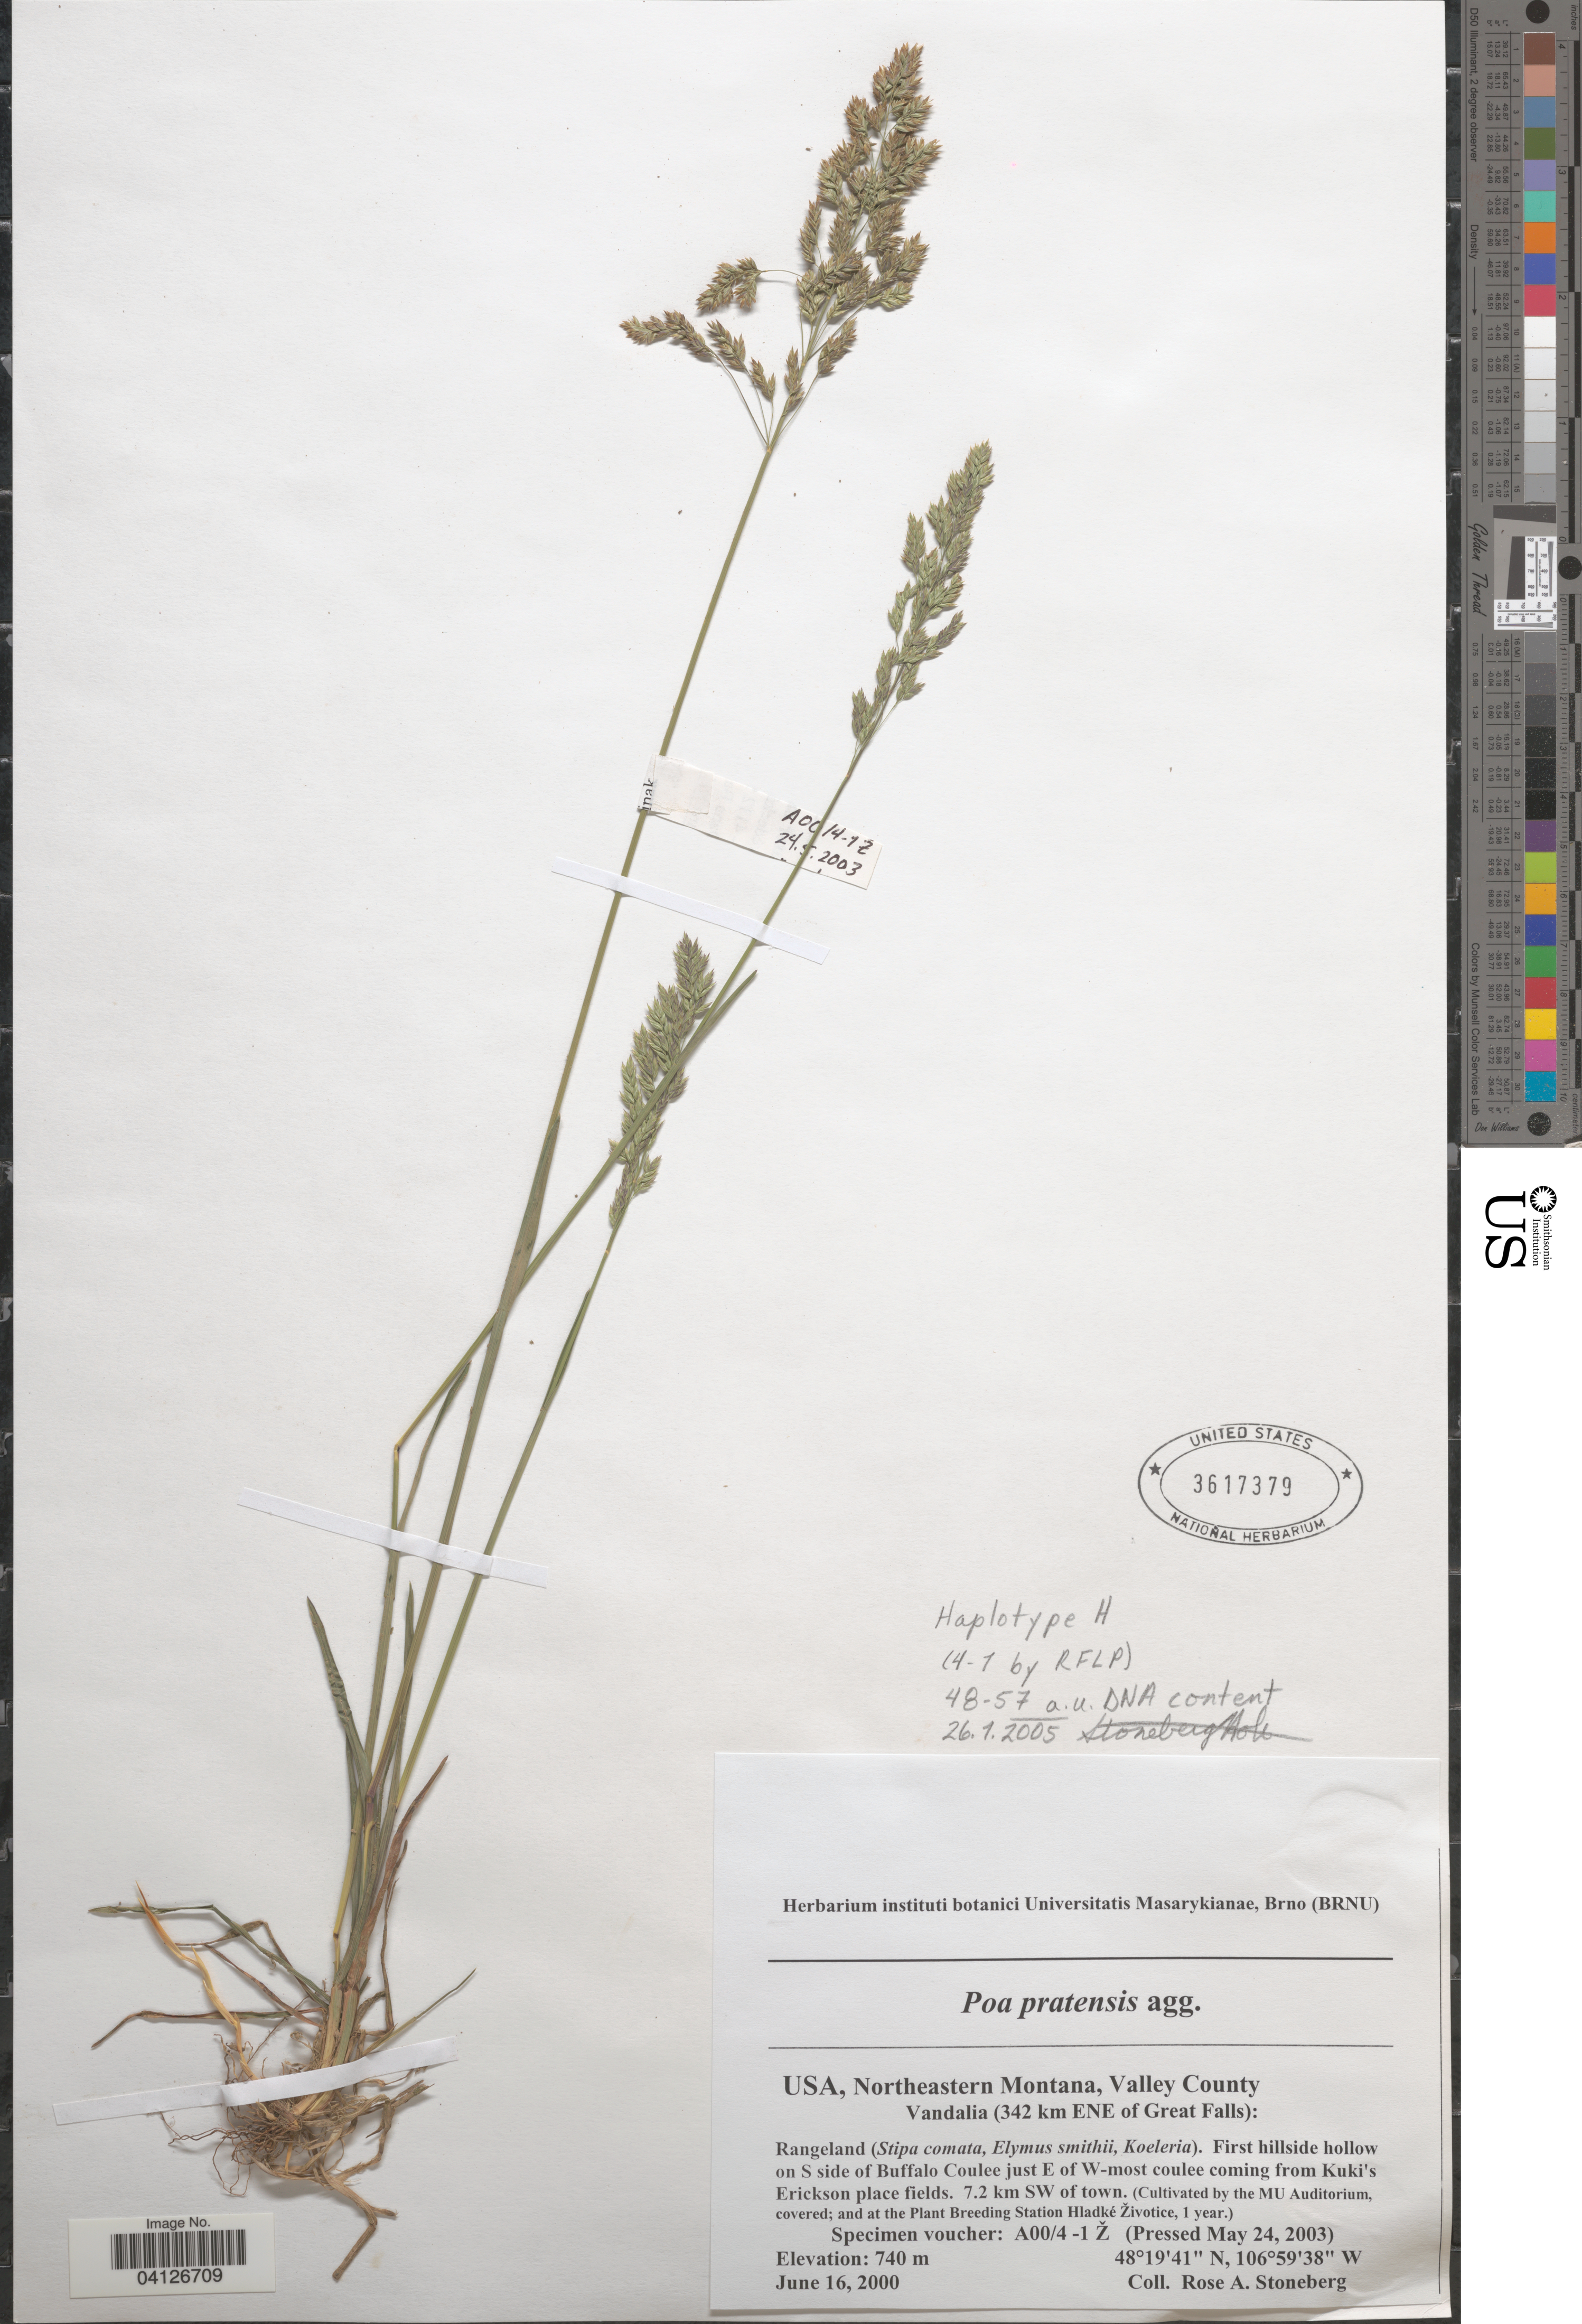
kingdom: Plantae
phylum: Tracheophyta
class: Liliopsida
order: Poales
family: Poaceae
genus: Poa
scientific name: Poa pratensis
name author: L.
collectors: Ex herb. instituti botanici Universitatis Masarykianae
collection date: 2003-05-24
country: Czechia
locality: (Cultivated by the MU Auditorium, covered; and at the Plant Breeding Station Hladké Životice, 1 year.).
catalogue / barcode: US 3617379